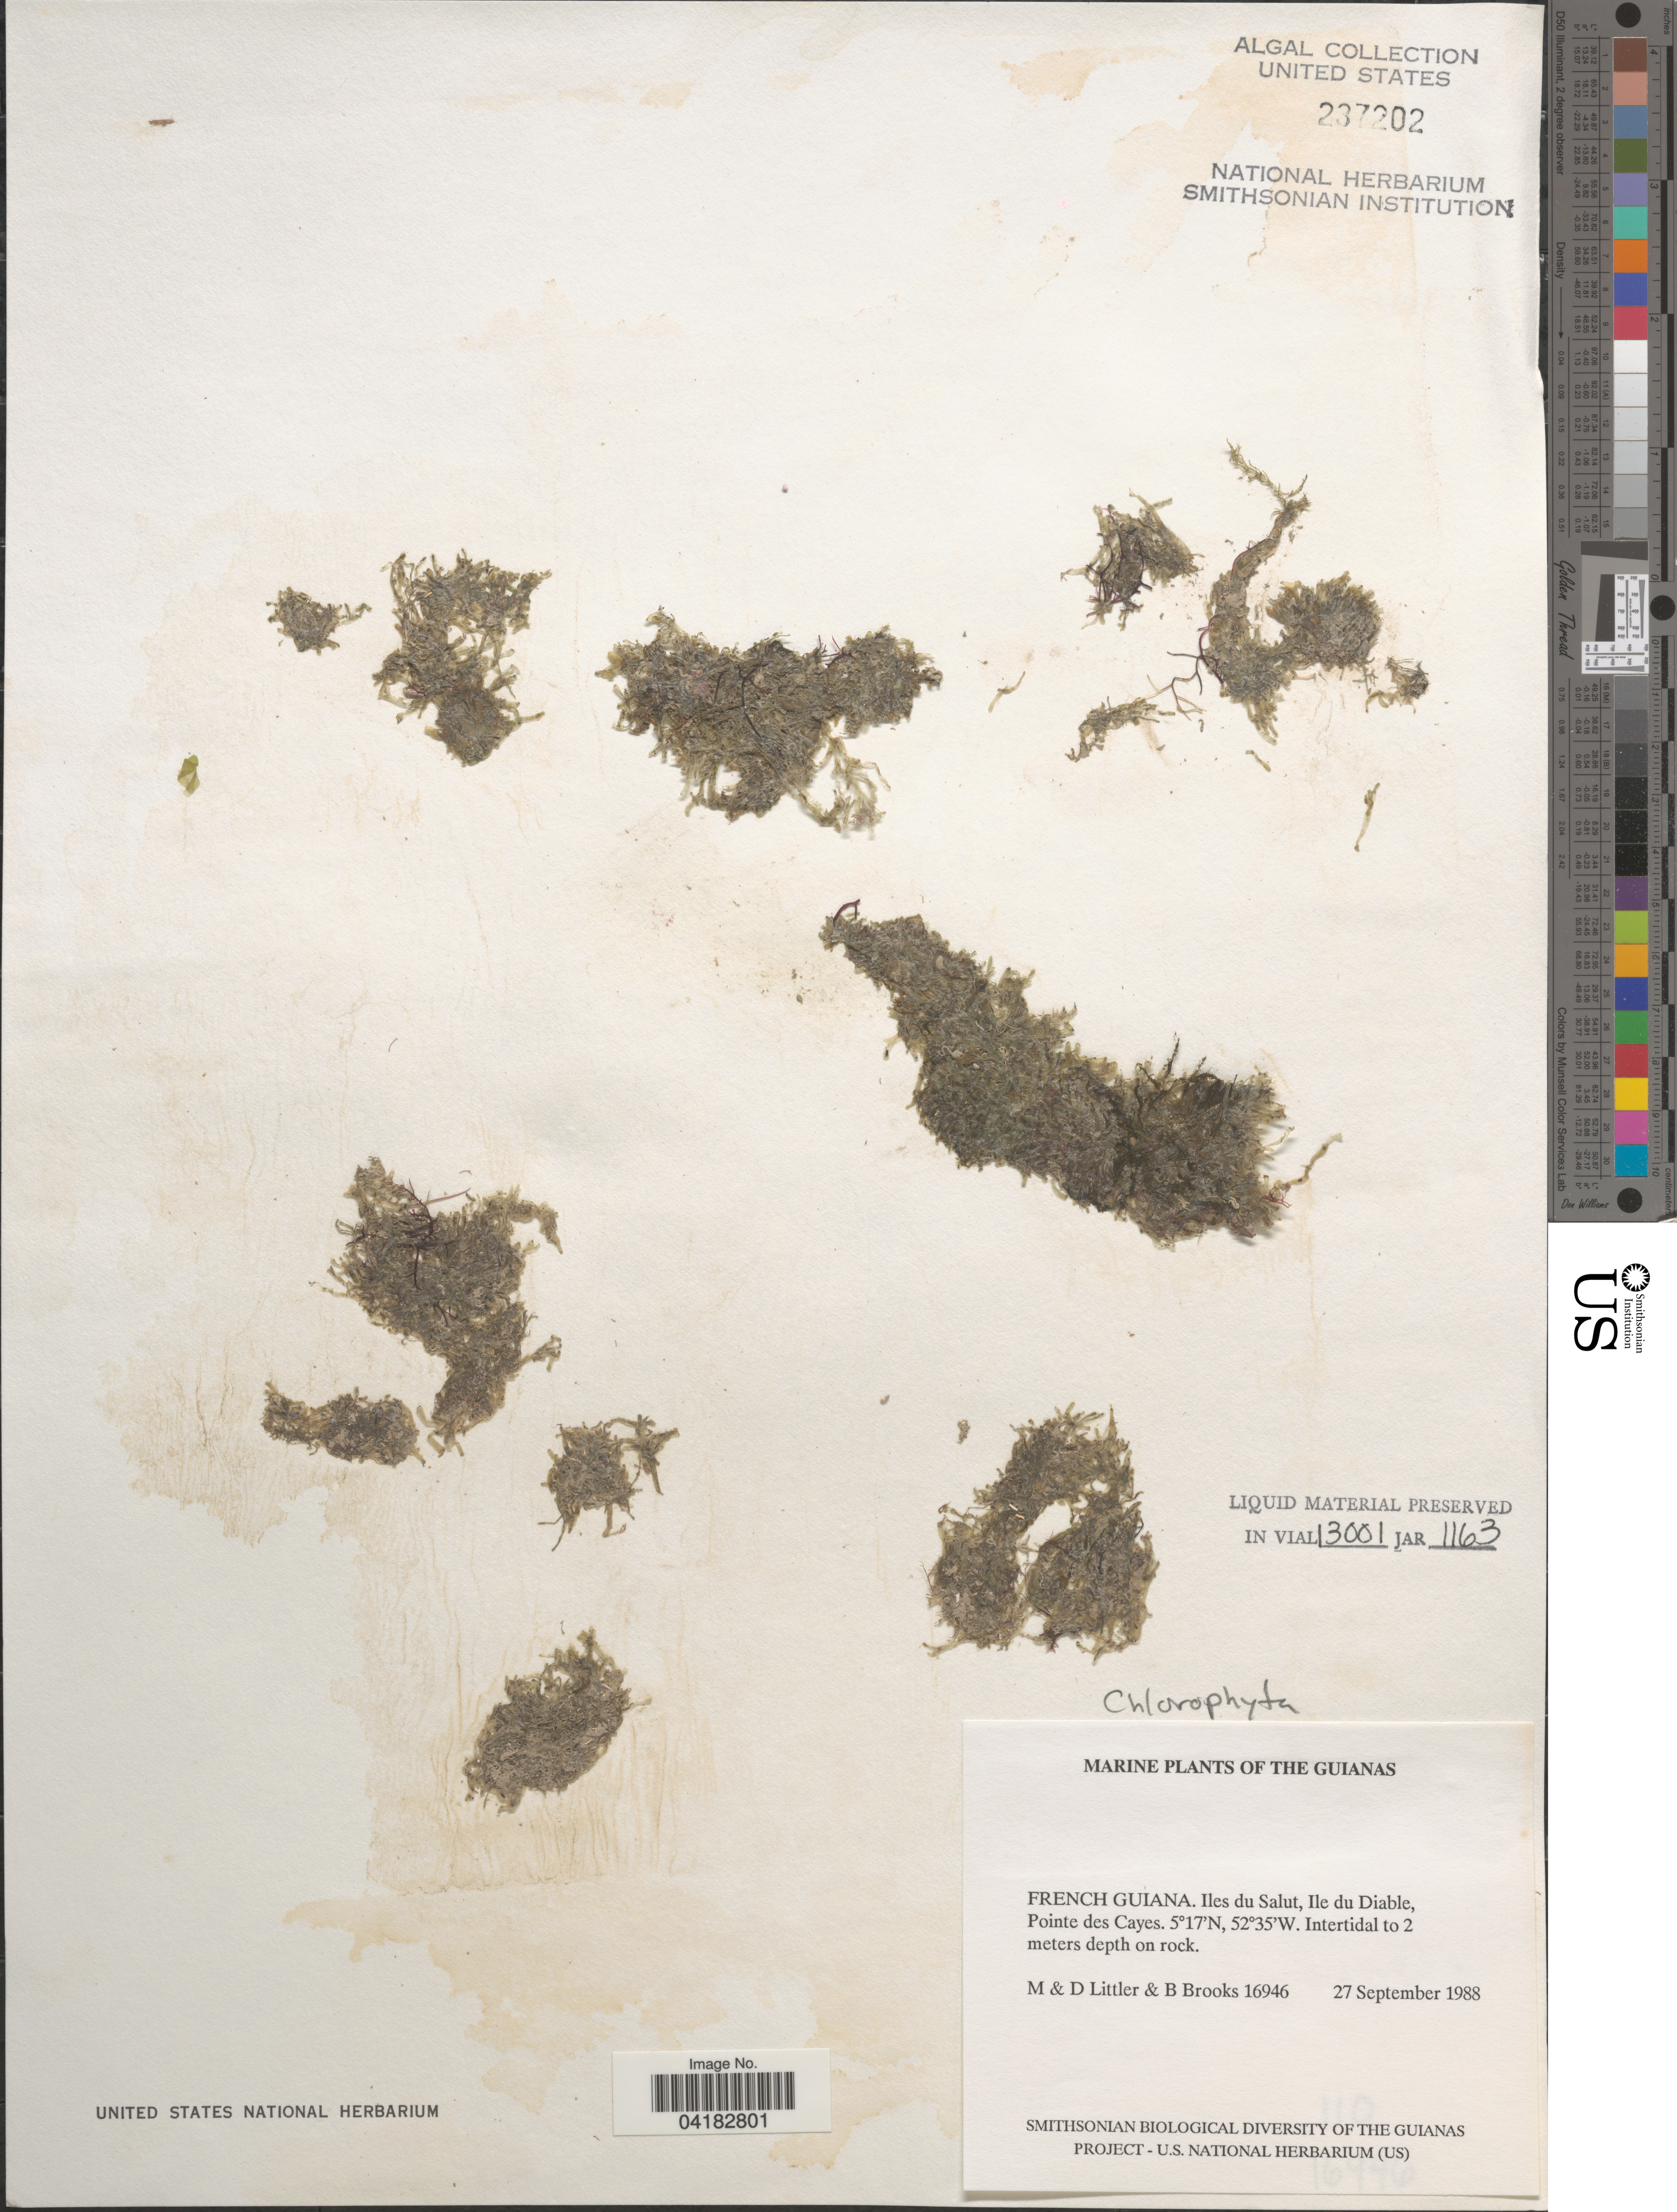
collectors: M. Littler, D. S. Littler & B. Brooks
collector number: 16946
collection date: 1988-09-27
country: French Guiana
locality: Guianas. Iles du Salut, Ile du Diable, Pointe des Cayes.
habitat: Intertidal to 2 meters depth on rock.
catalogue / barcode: US 237202